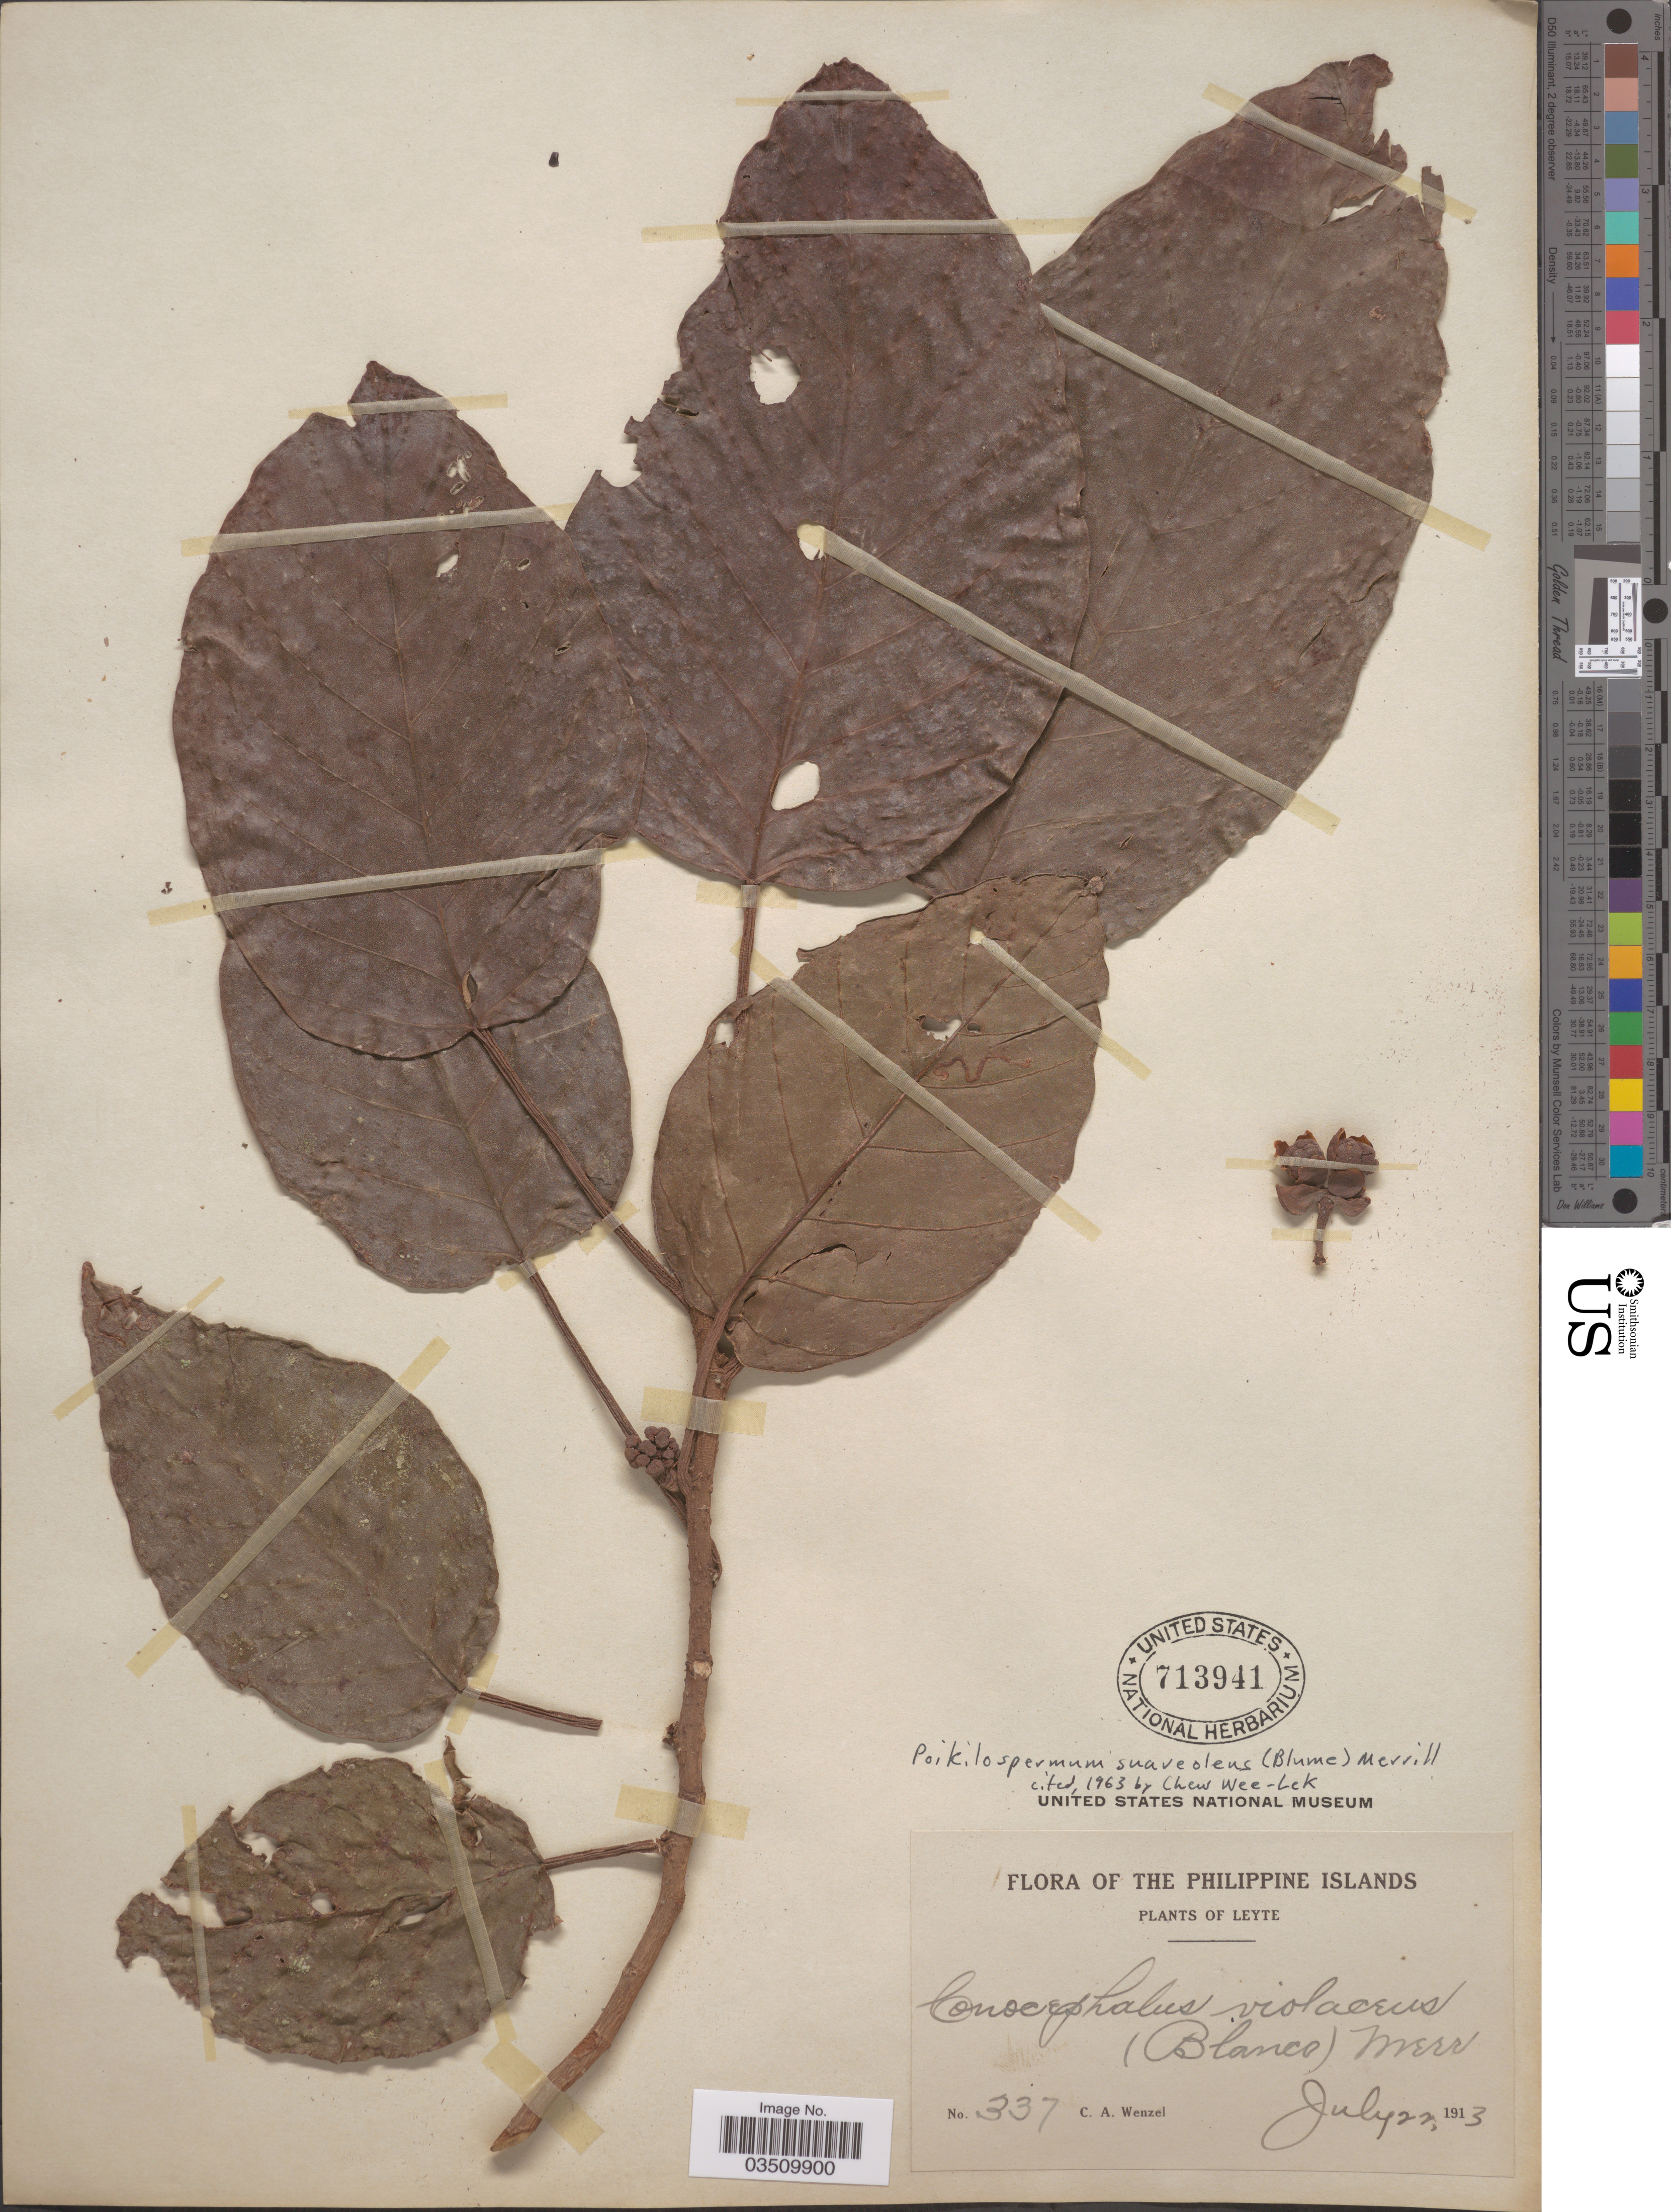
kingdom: Plantae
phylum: Tracheophyta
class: Magnoliopsida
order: Rosales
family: Urticaceae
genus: Poikilospermum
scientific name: Poikilospermum suaveolens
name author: (Blume) Merr.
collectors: C. Wenzel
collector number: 337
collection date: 1913-07-22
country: Philippines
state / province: Eastern Visayas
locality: Philippine Islands. Leyte.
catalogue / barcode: US 713941